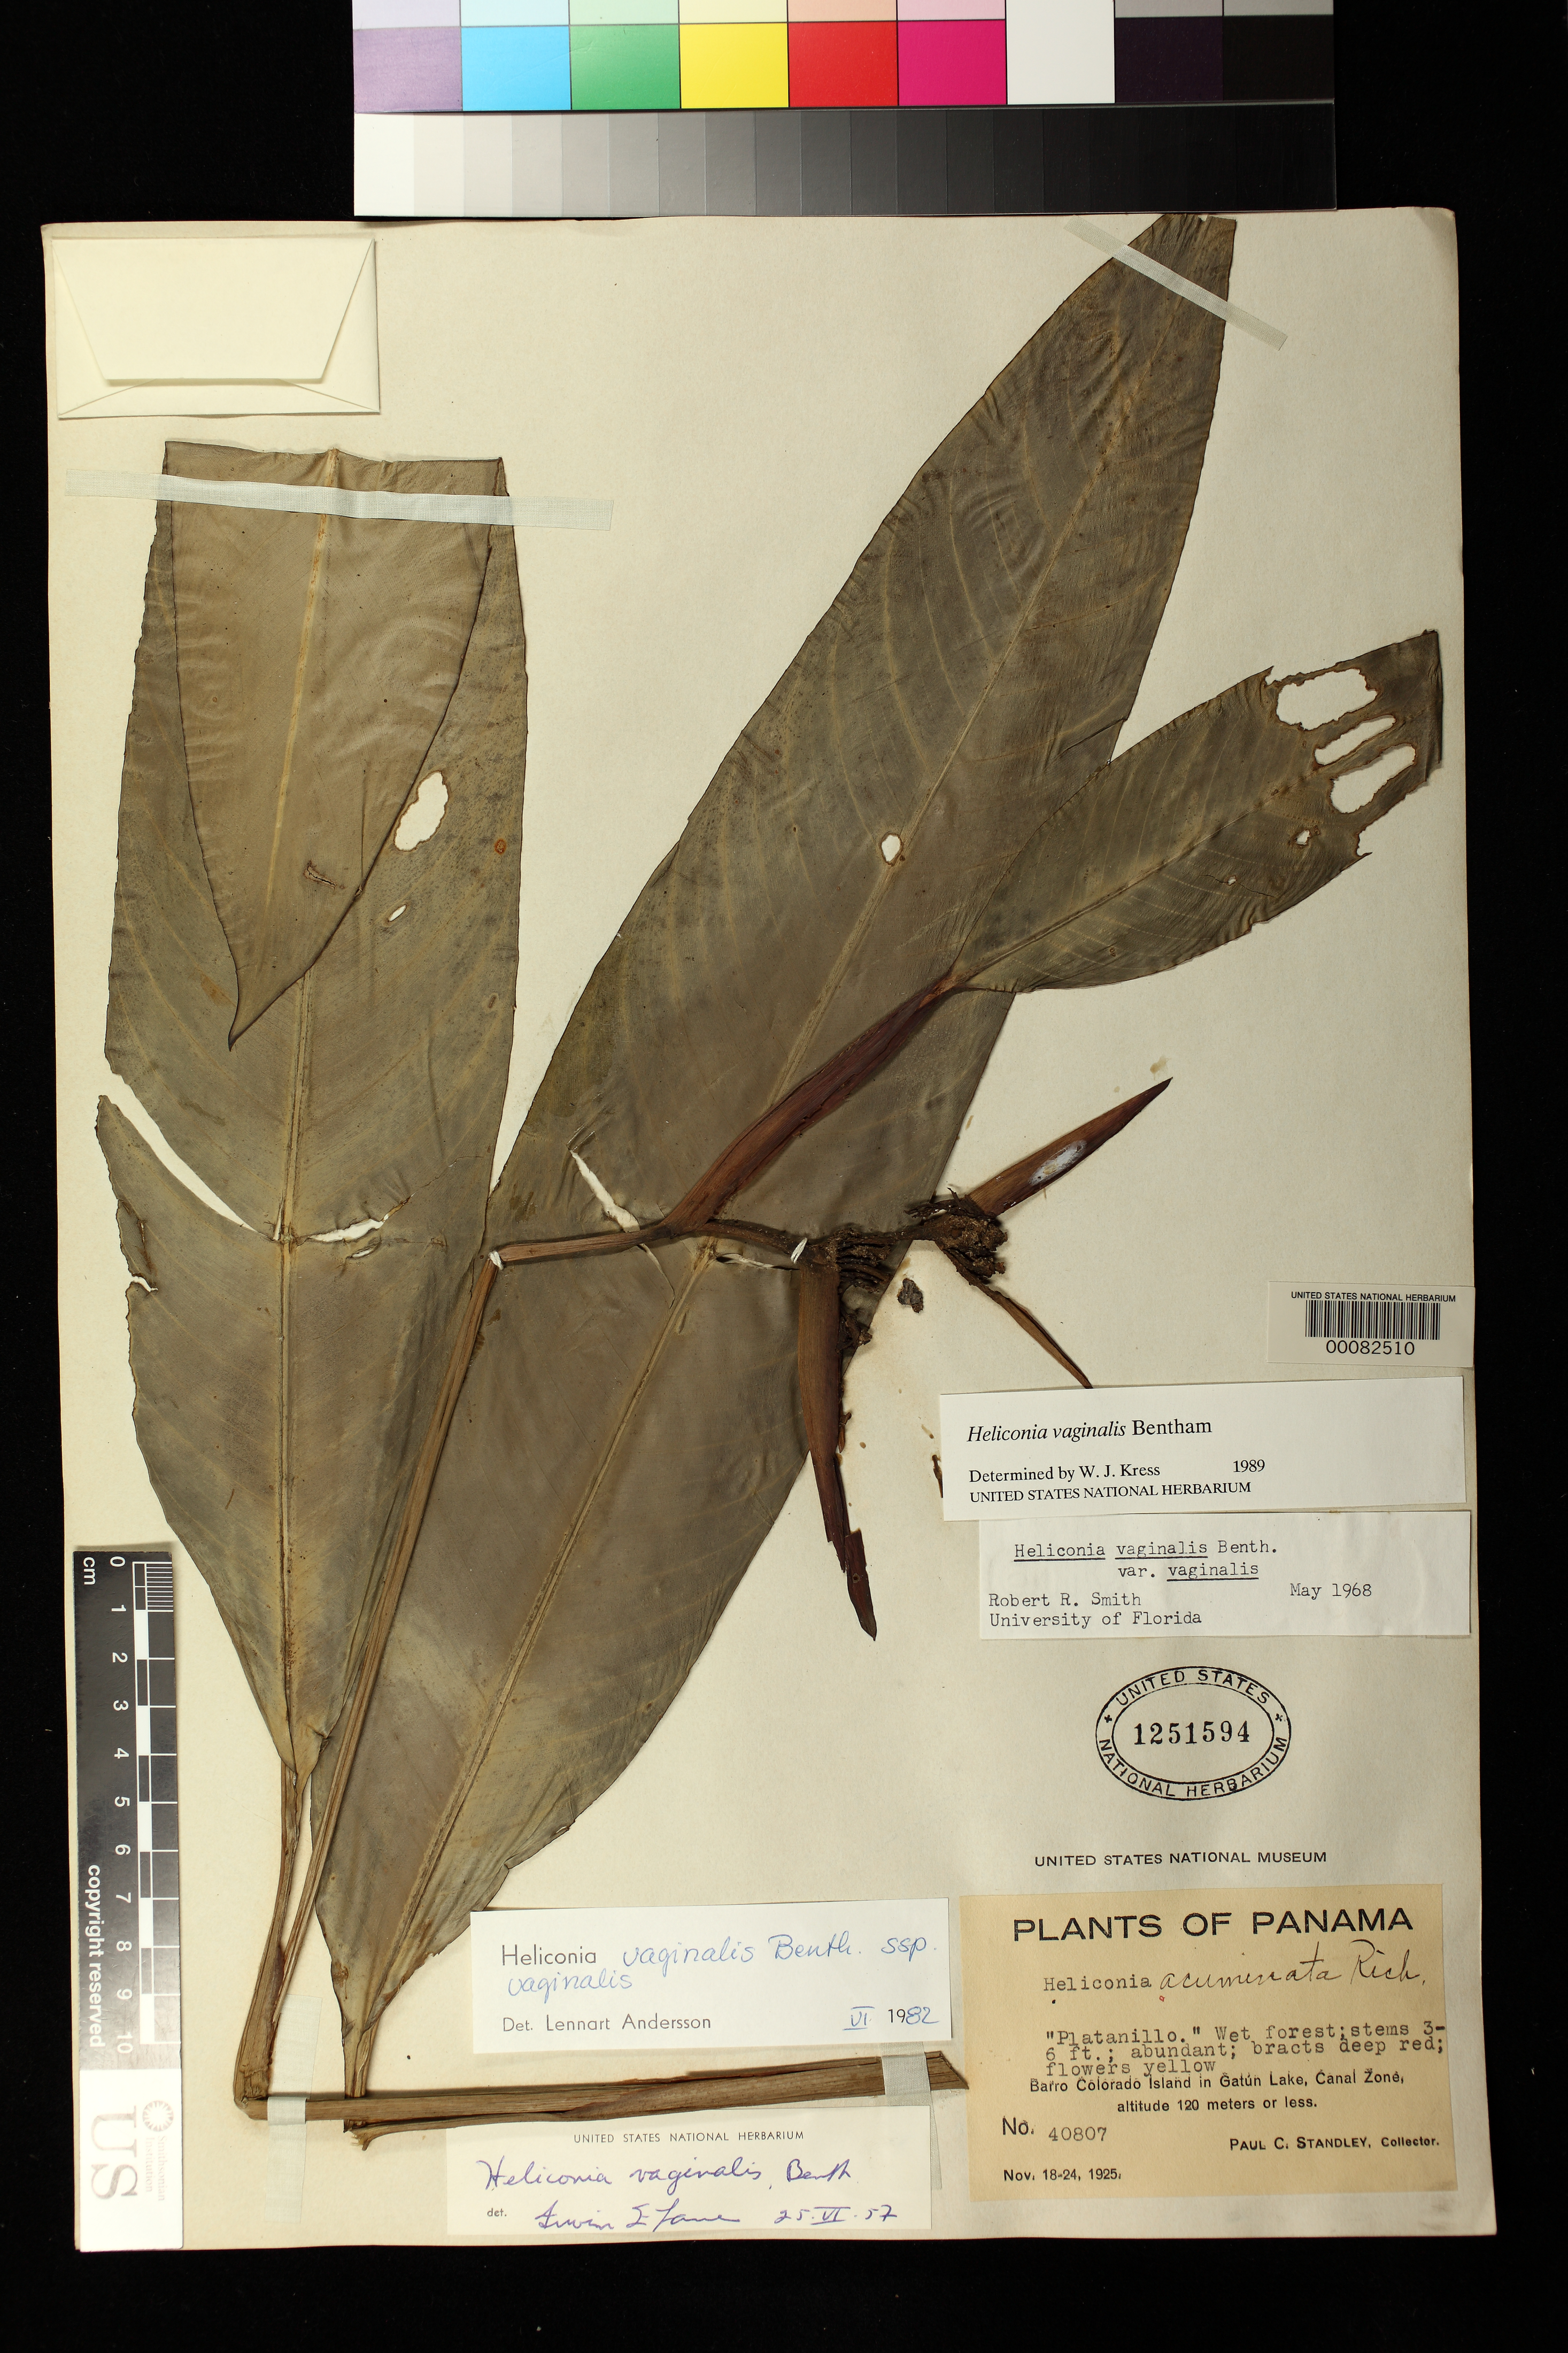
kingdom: Plantae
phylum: Tracheophyta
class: Liliopsida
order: Zingiberales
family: Heliconiaceae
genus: Heliconia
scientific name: Heliconia vaginalis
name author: Benth.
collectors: P. C. Standley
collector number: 40807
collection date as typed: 19 Nov 1925 to 24 Nov 1925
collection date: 1925-11-19/1925-11-24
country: Panama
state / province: Panamá Oeste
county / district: Canal Zone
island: Barro Colorado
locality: Gatun Lake, Canal Zone.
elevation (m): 120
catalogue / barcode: US 1251594